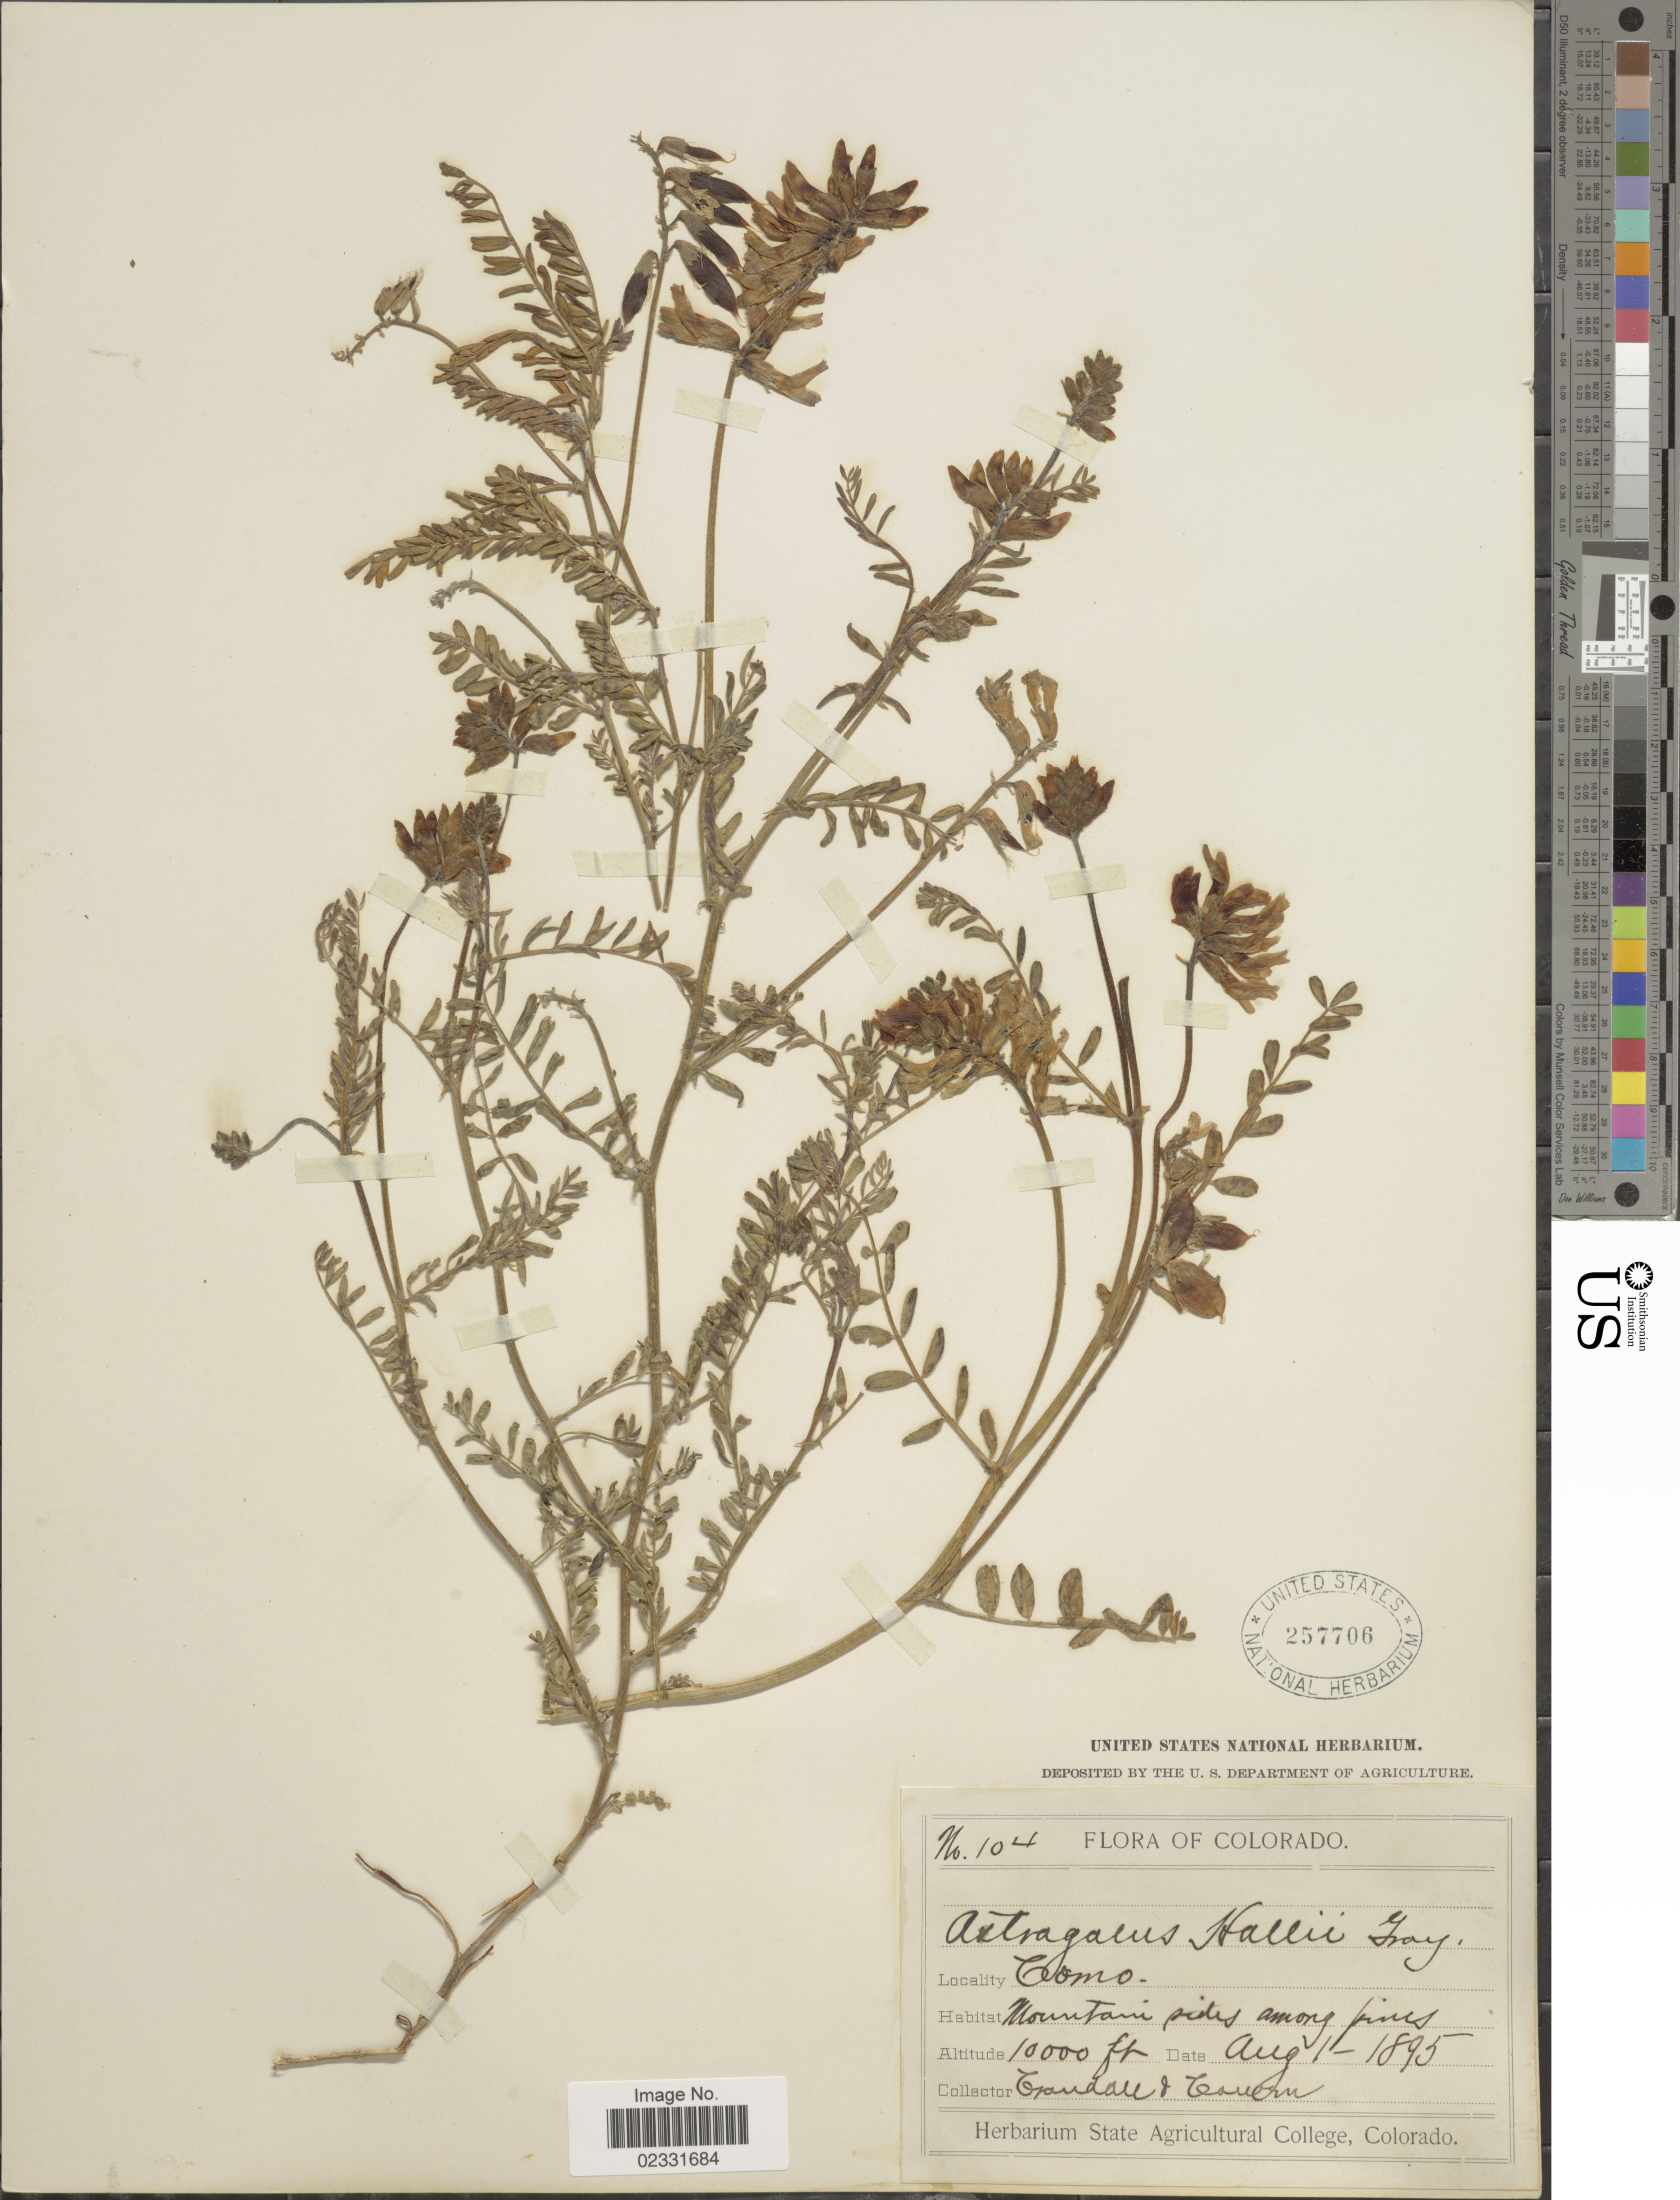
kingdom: Plantae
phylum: Tracheophyta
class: Magnoliopsida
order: Fabales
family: Fabaceae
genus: Astragalus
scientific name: Astragalus hallii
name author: A. Gray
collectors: -. Crandall & -. Cowen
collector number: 104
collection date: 1895-08-01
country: United States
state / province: Colorado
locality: Como. Mountain sides among pines.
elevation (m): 3048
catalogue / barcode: US 257706